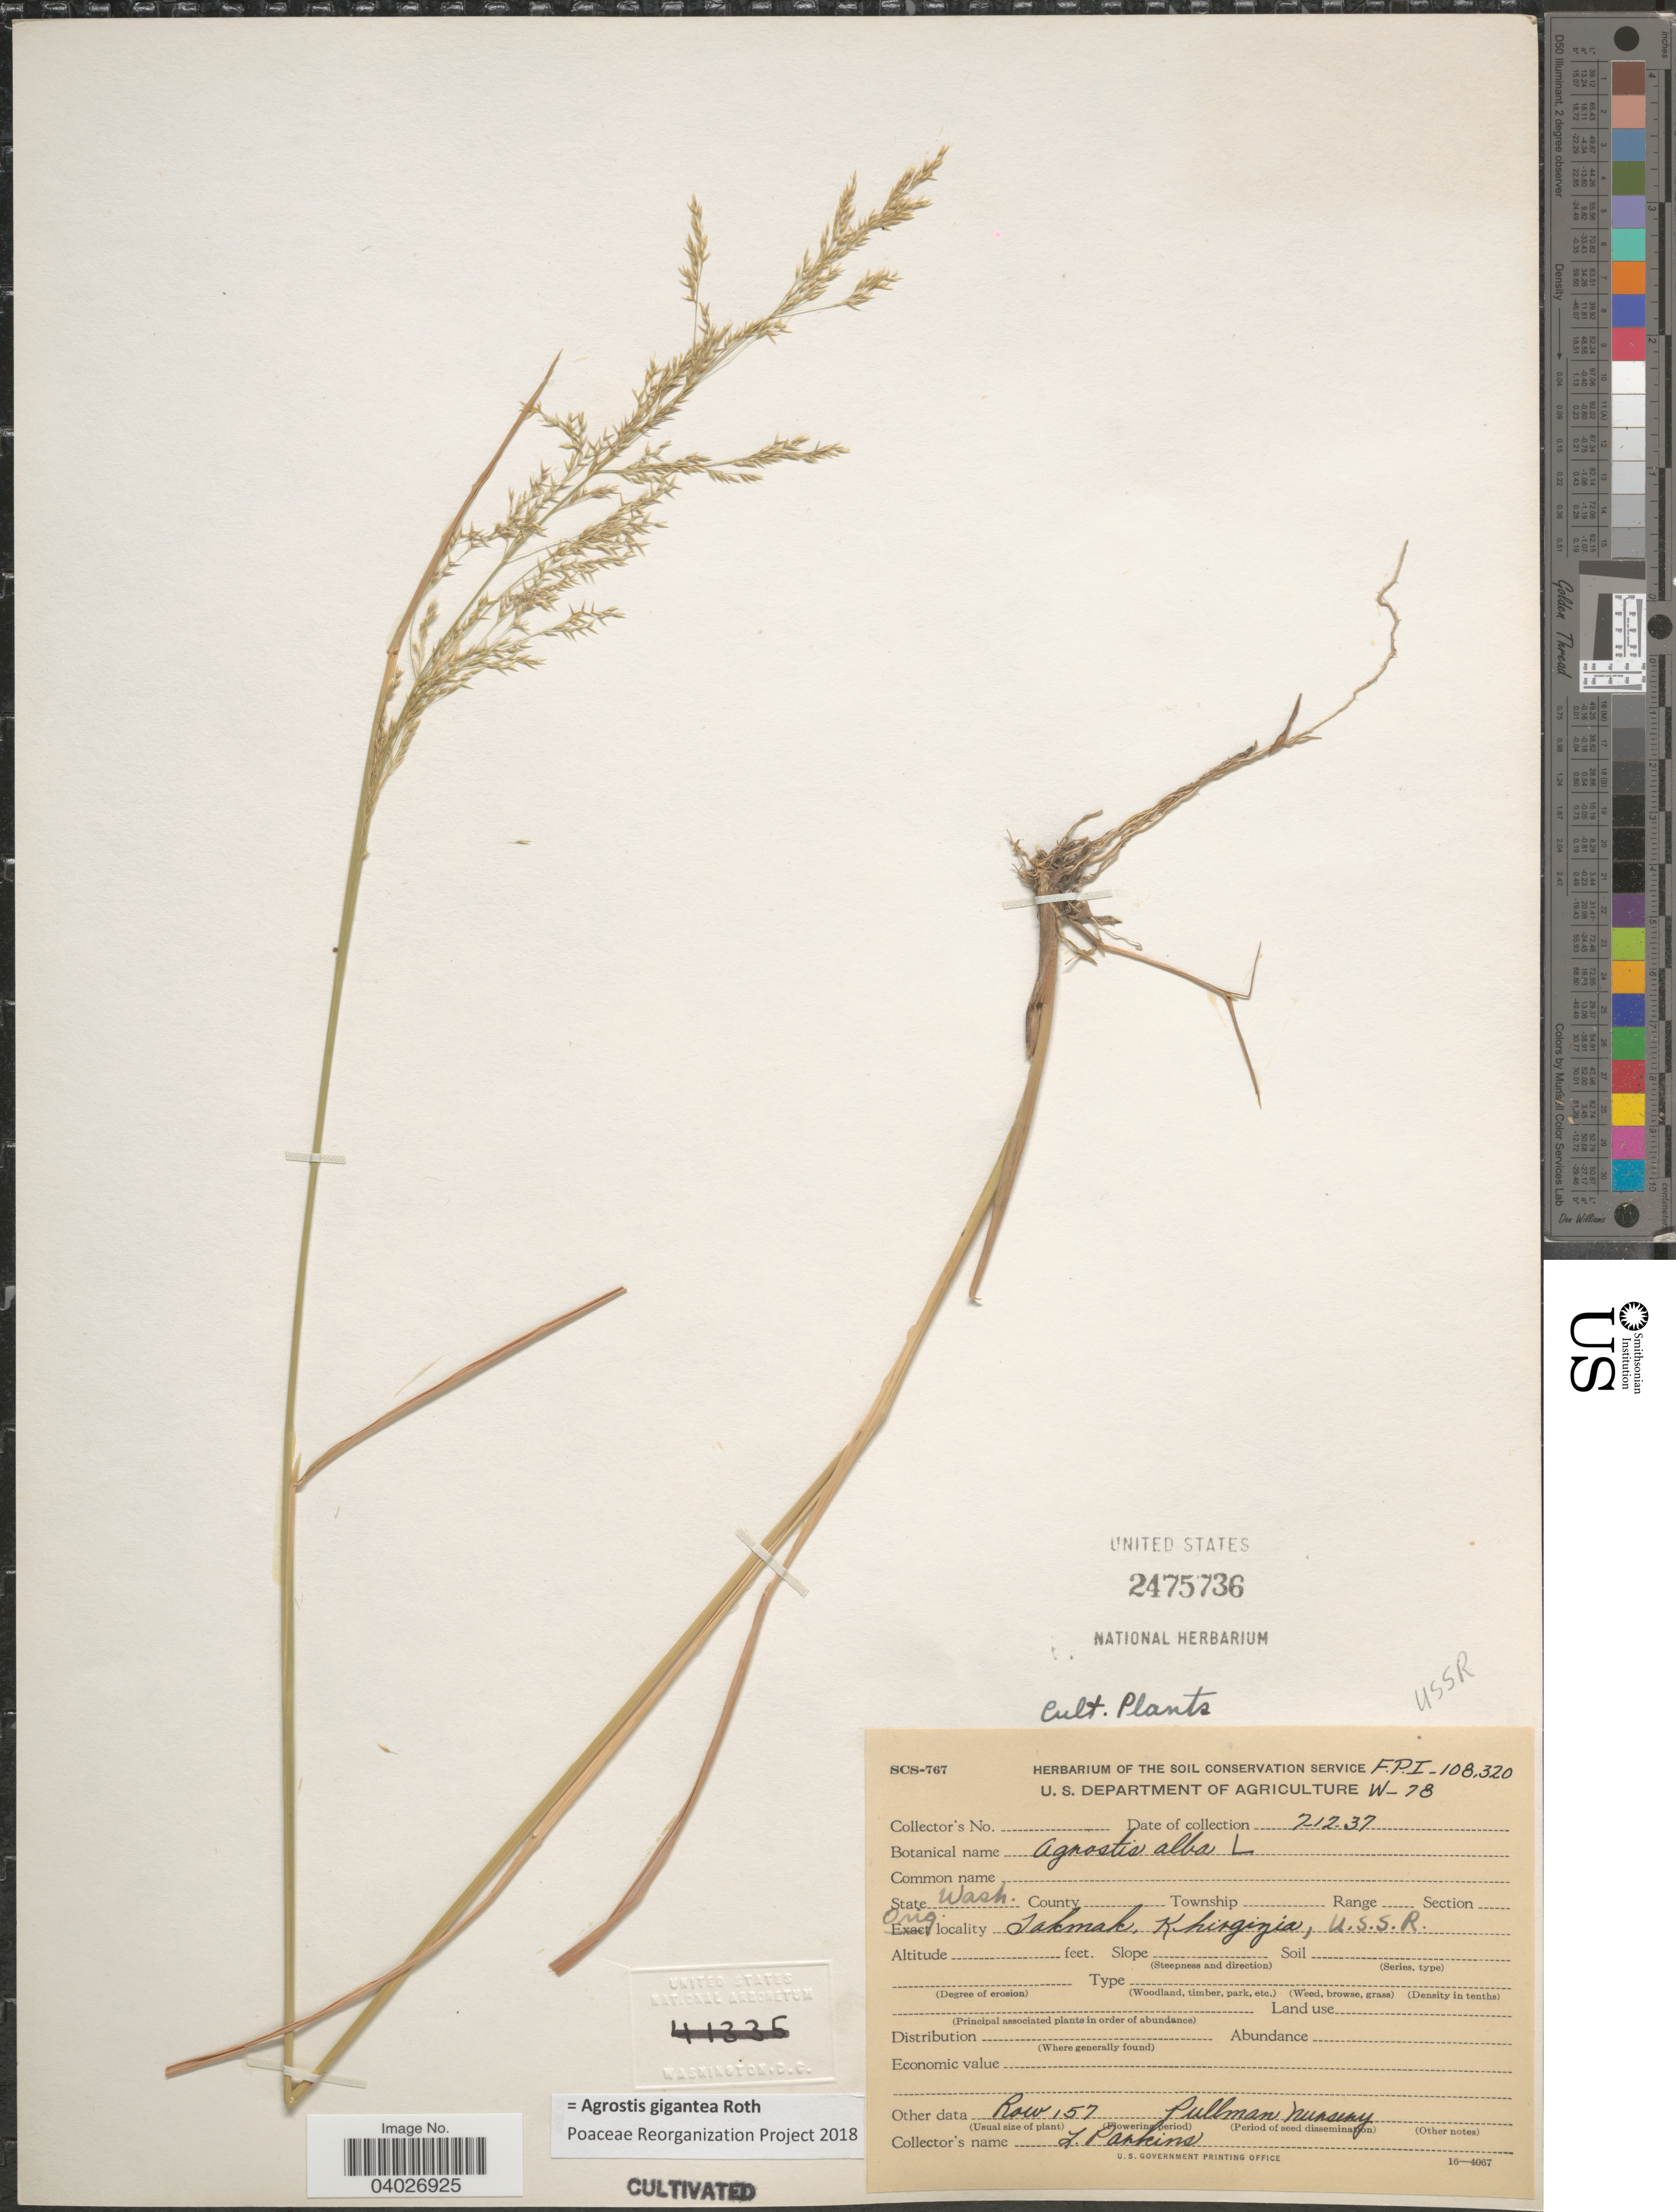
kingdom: Plantae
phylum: Tracheophyta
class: Liliopsida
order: Poales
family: Poaceae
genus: Agrostis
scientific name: Agrostis gigantea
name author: Roth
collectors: L. Parkins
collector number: FPI-108320/W-78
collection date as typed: Transcribed d/m/y: 12/7/37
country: United States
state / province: Washington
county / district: Whitman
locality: Row 157 Pullman nursery.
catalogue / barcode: US 2475736